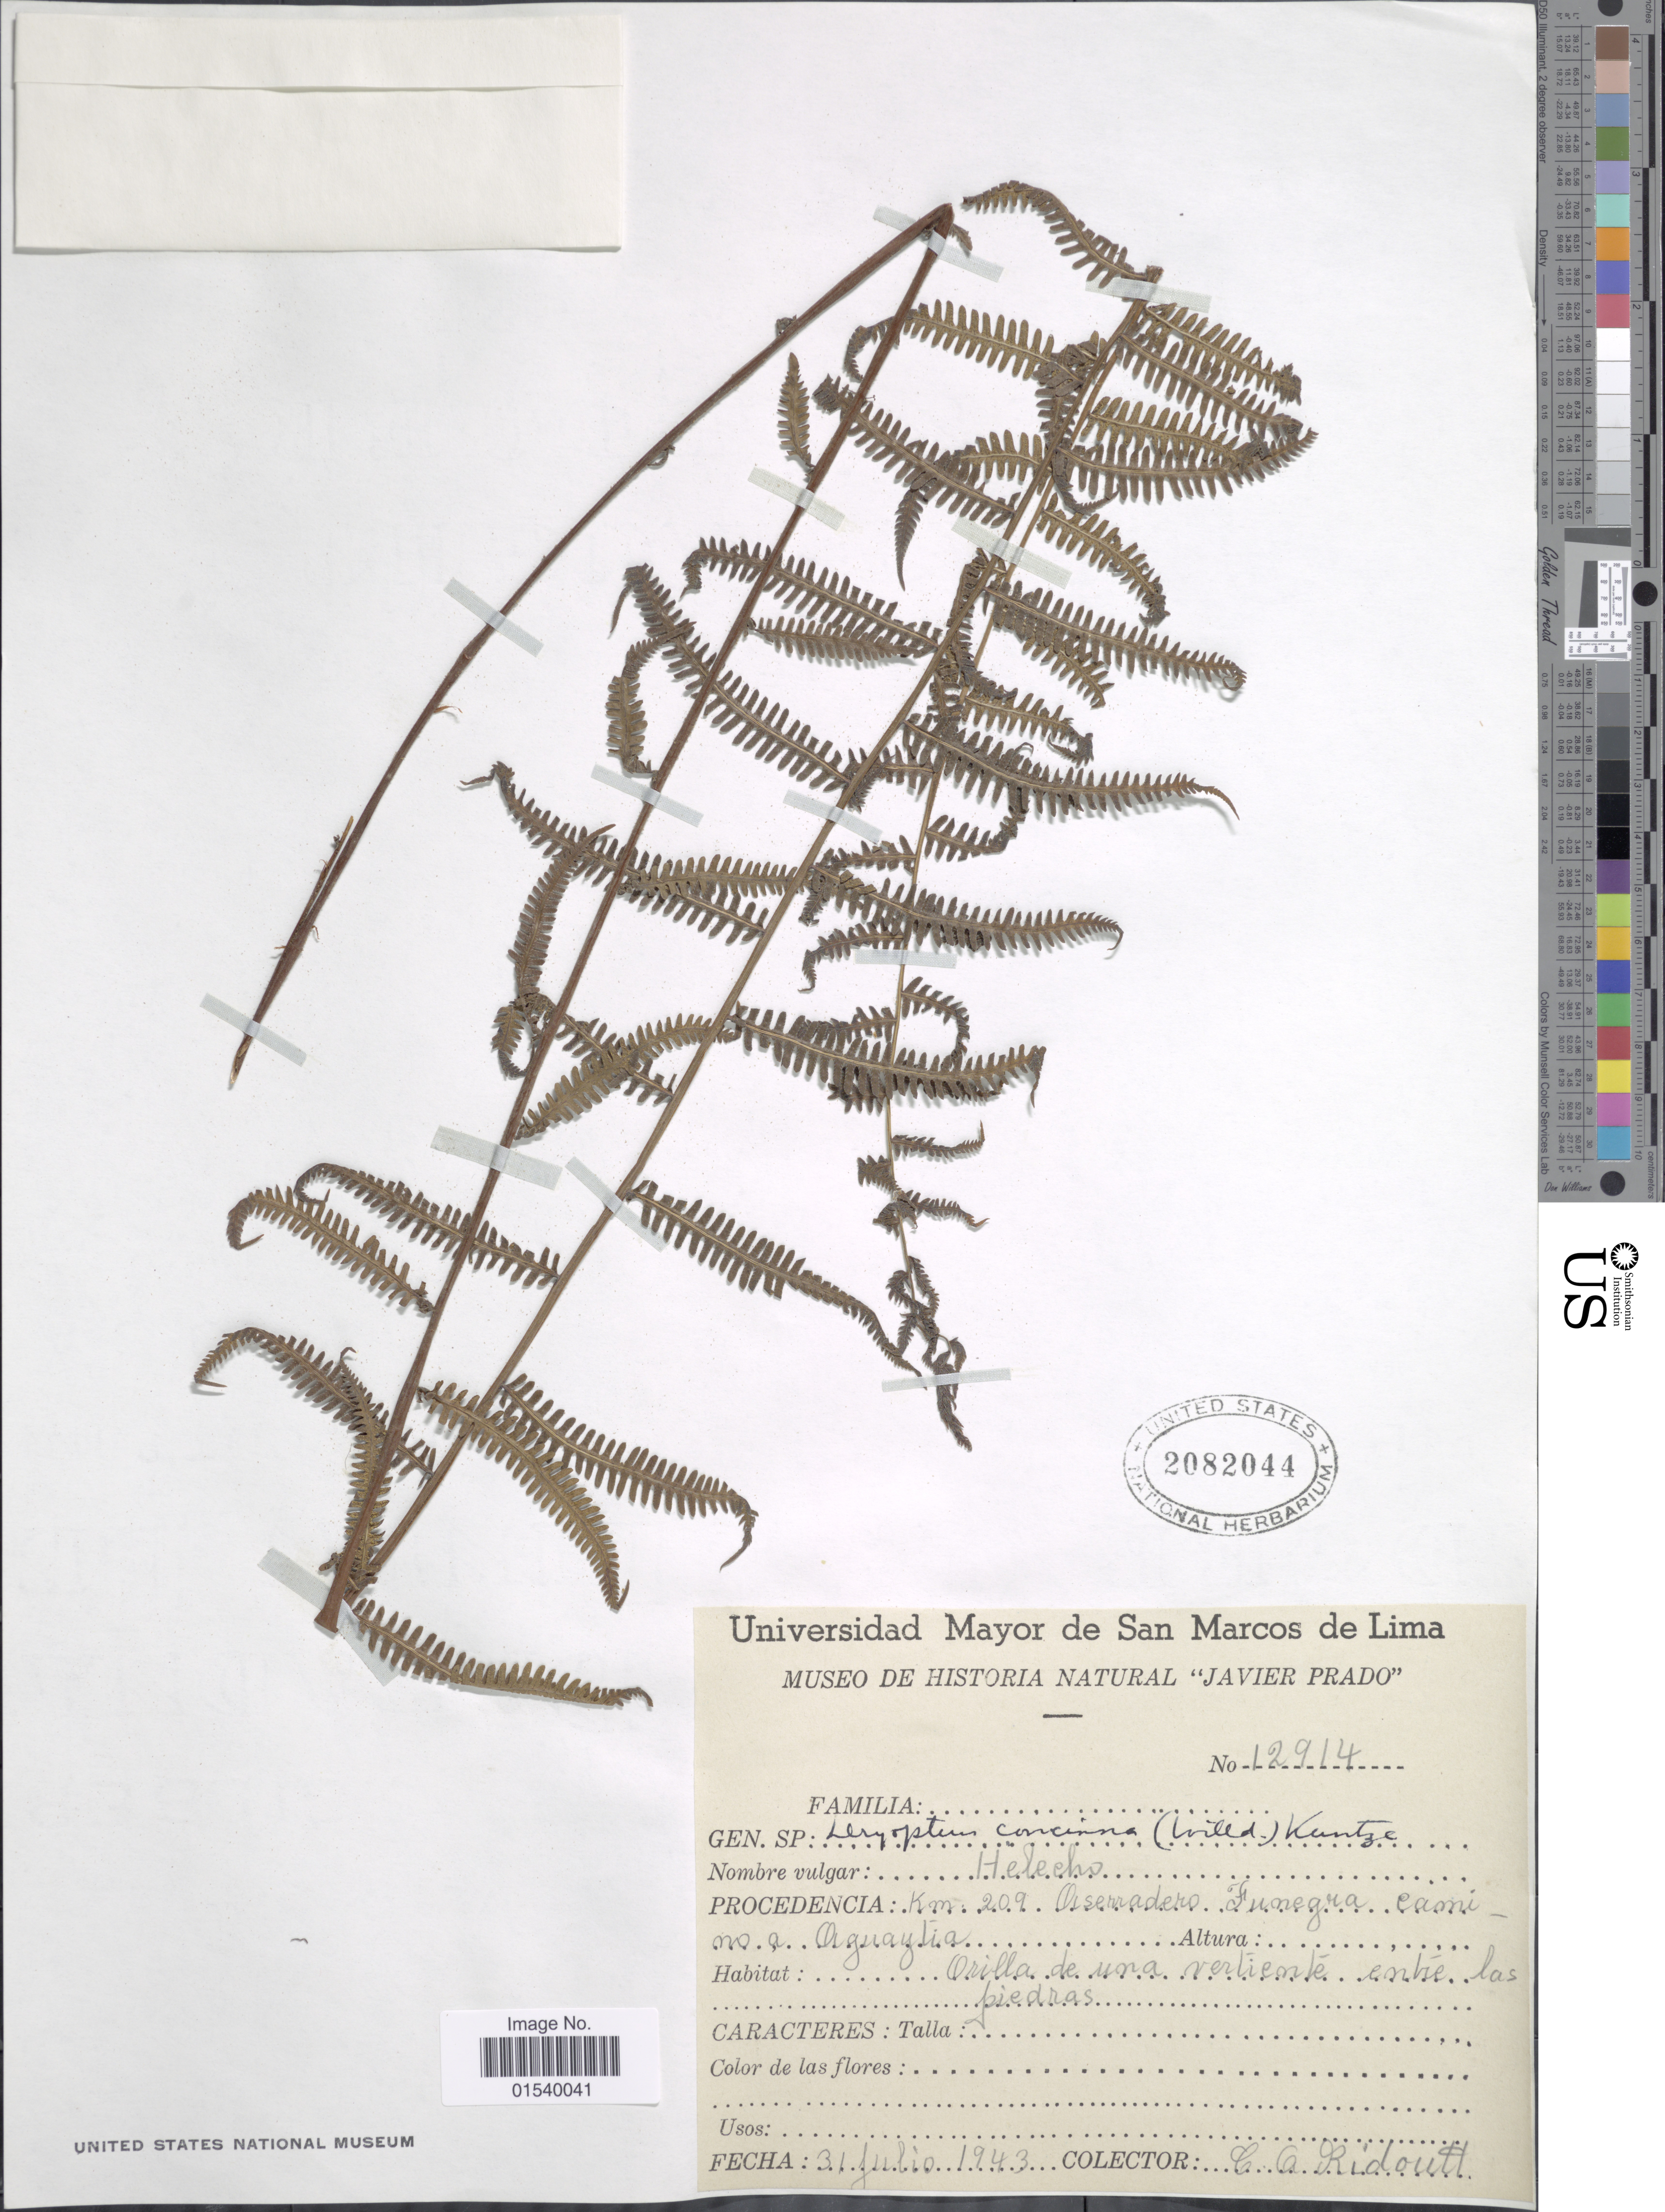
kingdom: Plantae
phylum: Tracheophyta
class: Polypodiopsida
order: Polypodiales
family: Thelypteridaceae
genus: Amauropelta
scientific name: Amauropelta concinna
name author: (Willd.) Pic. Serm.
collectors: C. Ridoutt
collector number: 12914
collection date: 1943-07-31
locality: Km 209 Aserradero Funegra camino a Aguaylia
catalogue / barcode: US 2082044